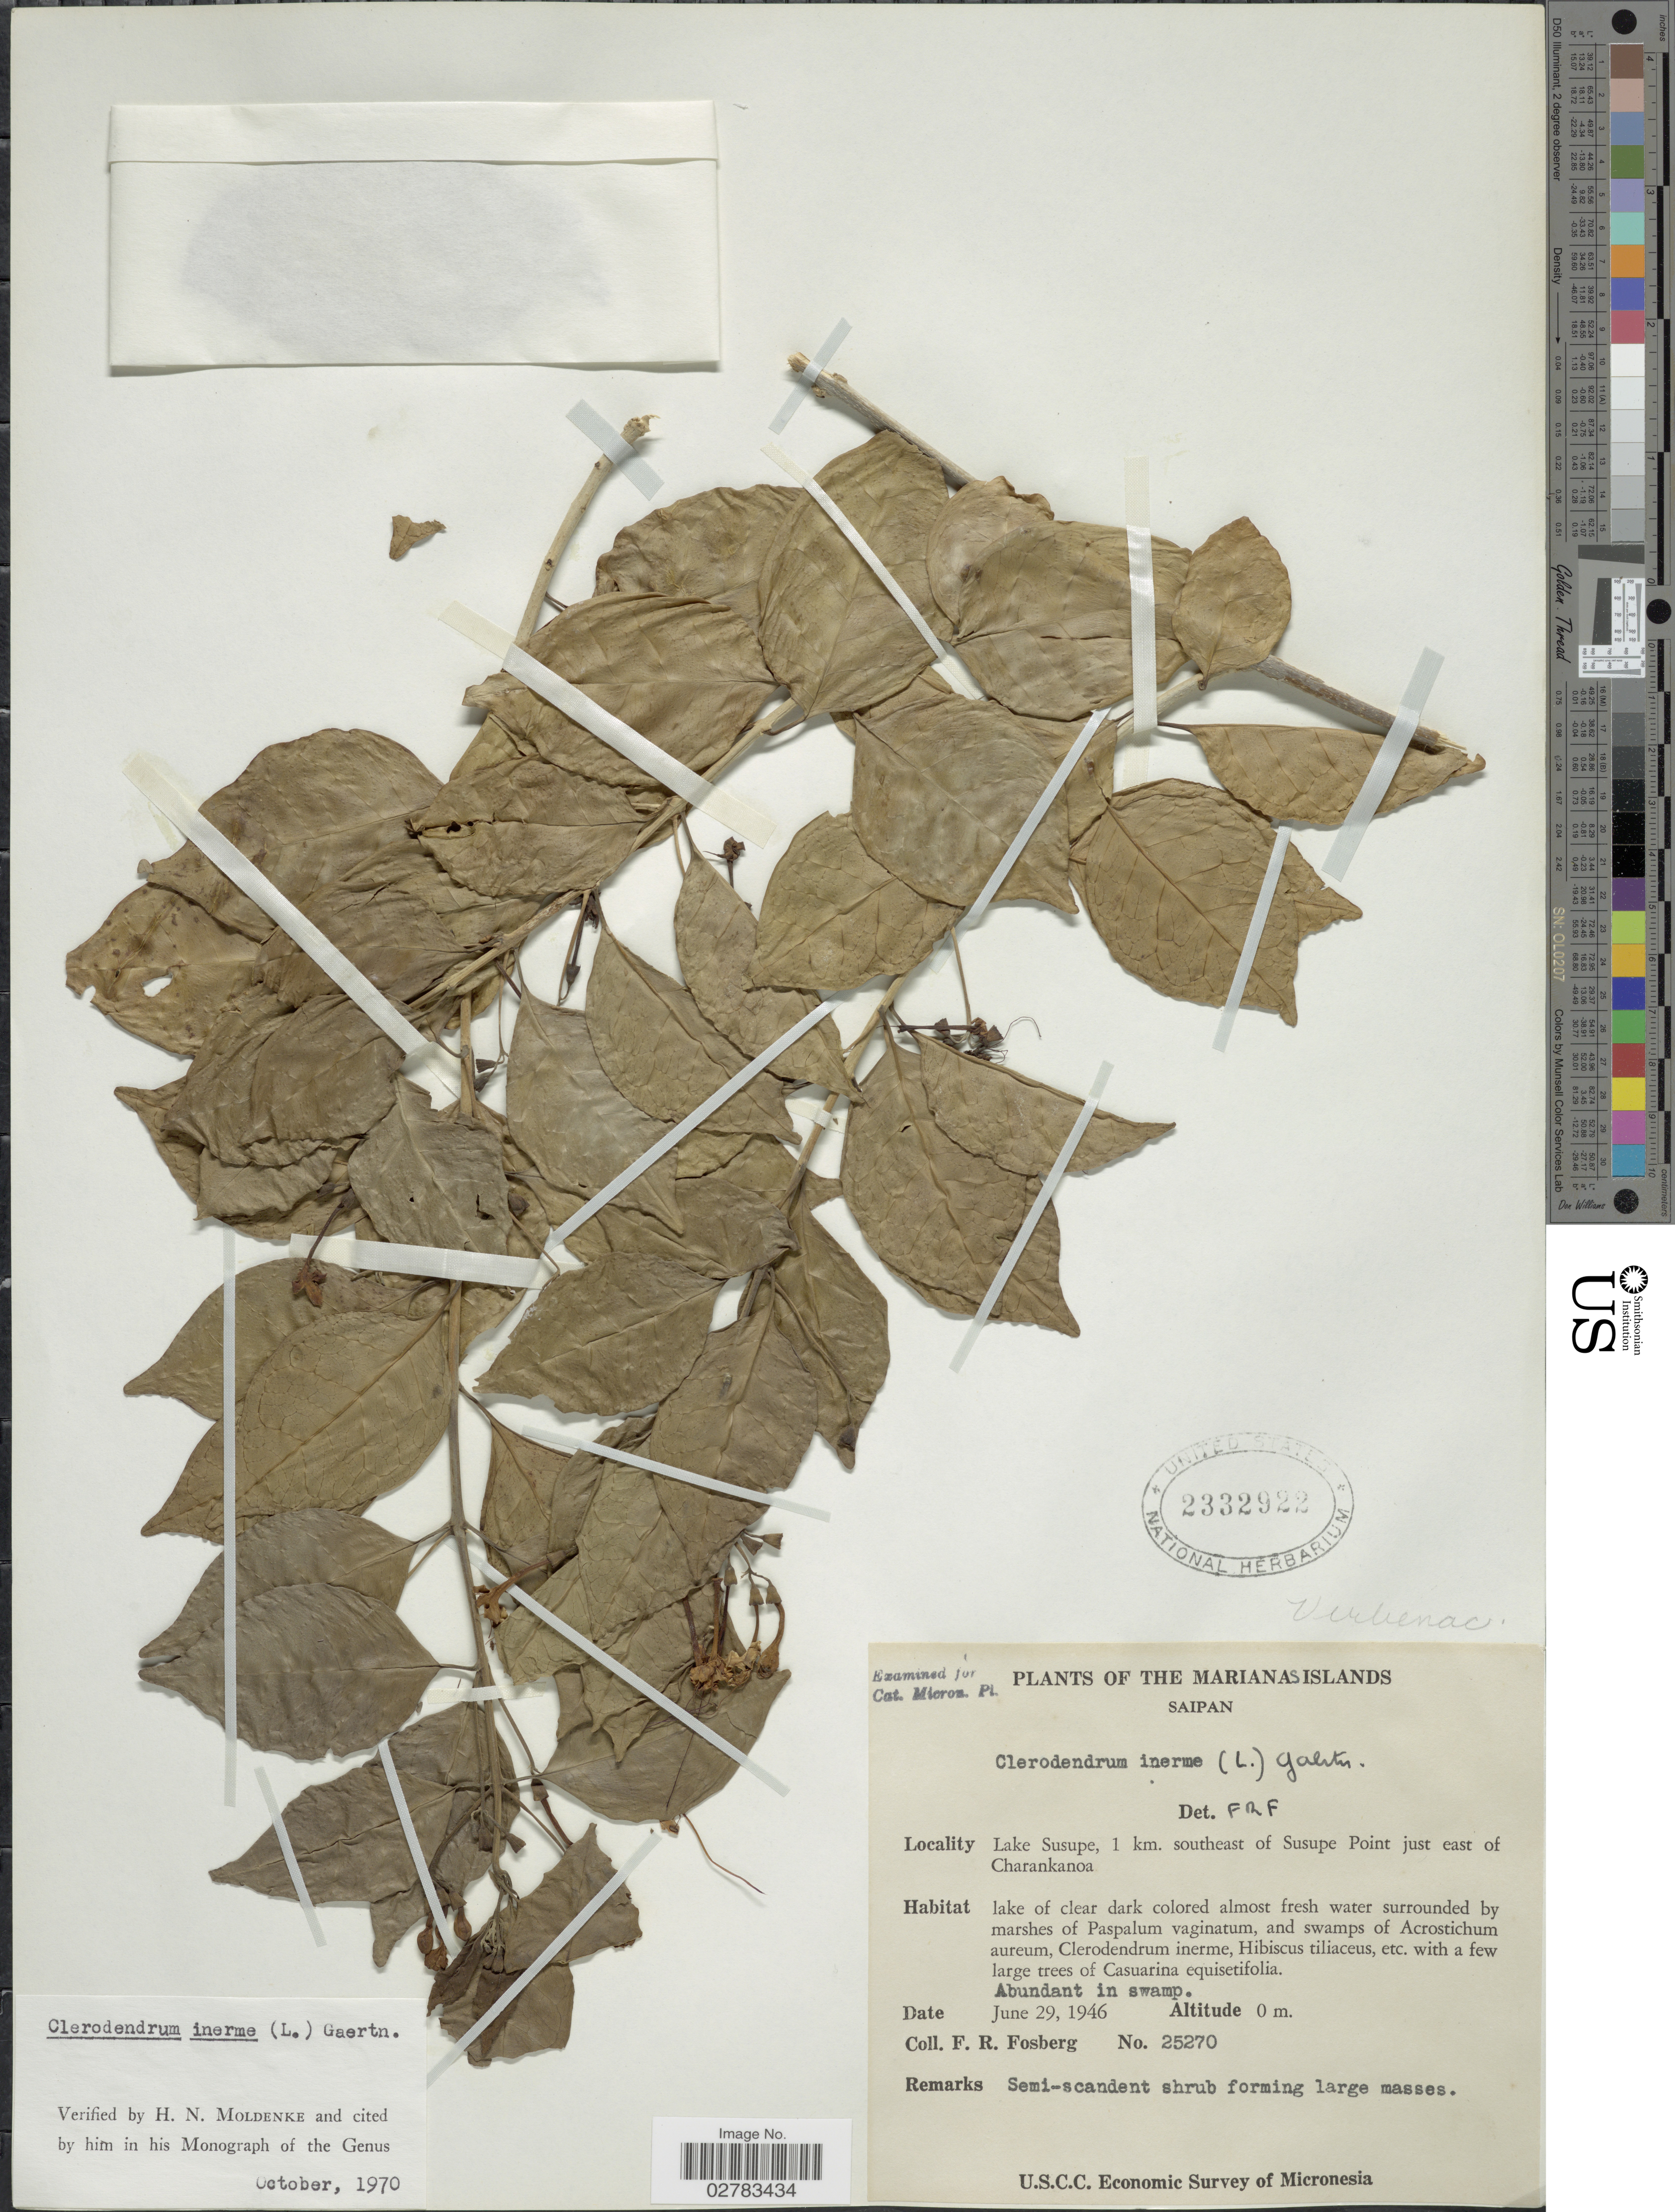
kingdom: Plantae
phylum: Tracheophyta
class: Magnoliopsida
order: Lamiales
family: Lamiaceae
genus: Clerodendrum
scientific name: Clerodendrum inerme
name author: (L.) Gaertn.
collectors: F. R. Fosberg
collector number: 25270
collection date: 1946-06-29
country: Northern Mariana Islands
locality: The Marianas Islands, Saipan, Lake Susupe, 1 km. southeast of Susupe Point just east of Charankanoa.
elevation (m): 0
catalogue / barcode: US 2332922